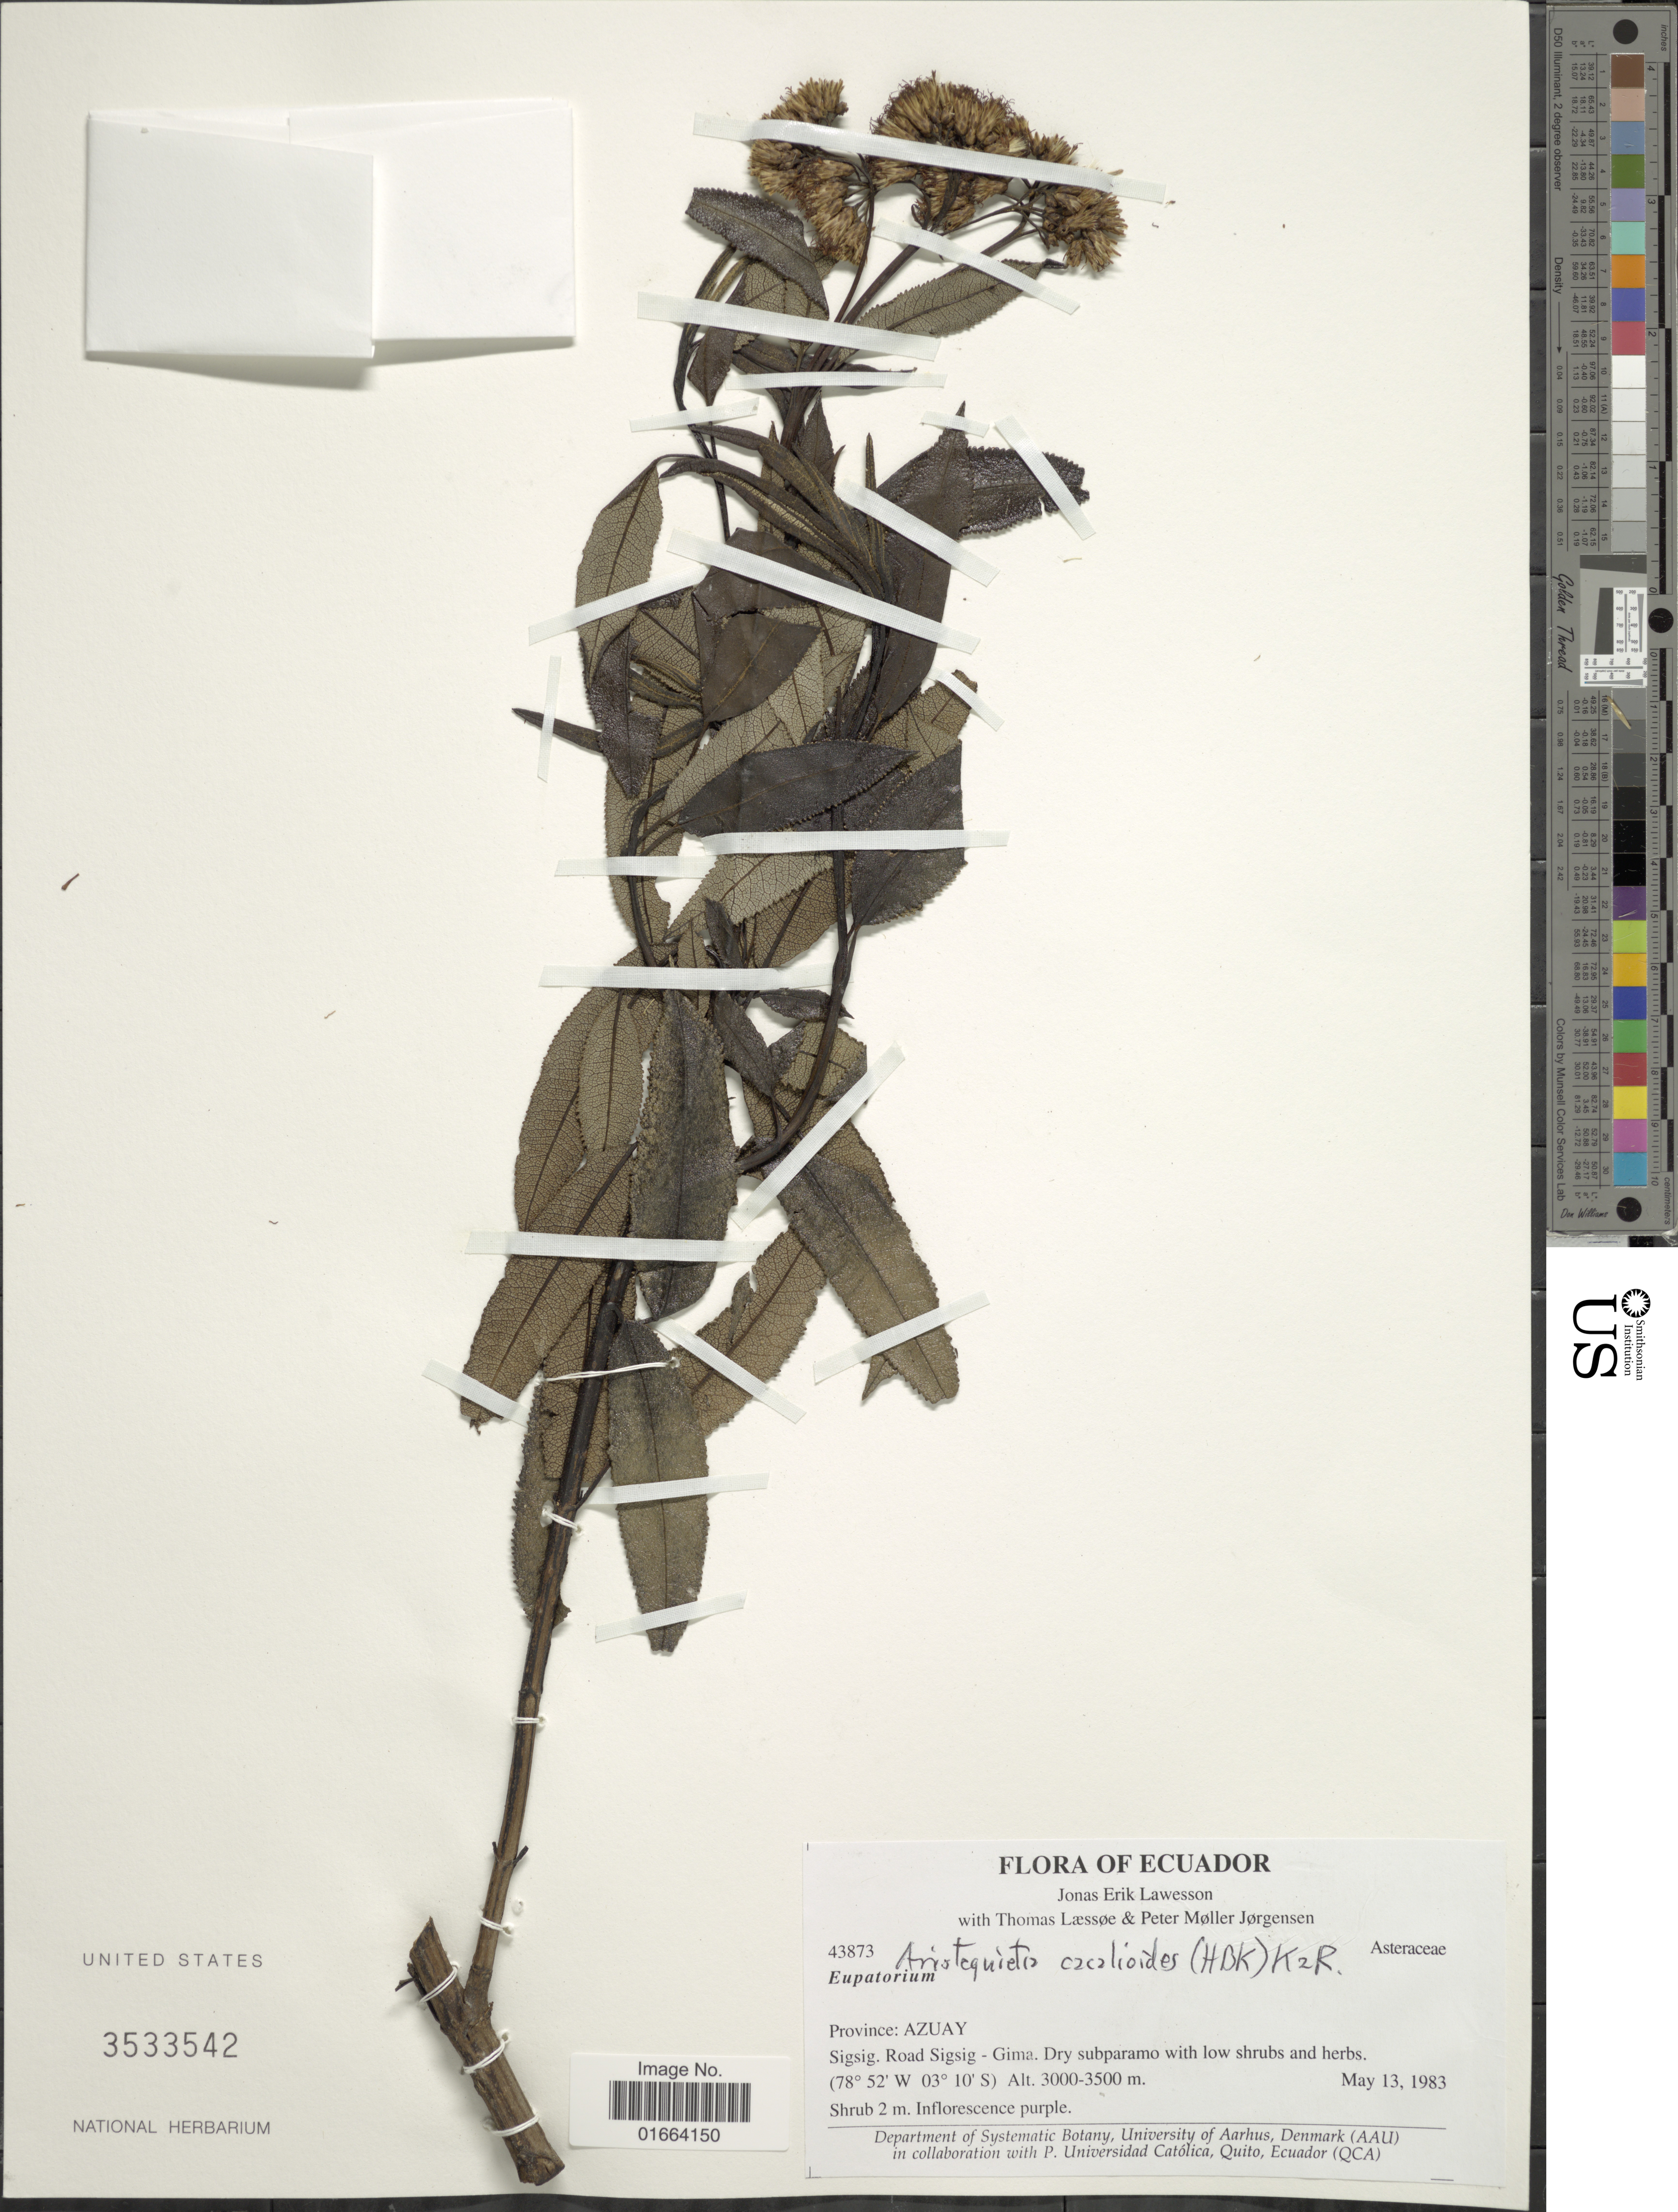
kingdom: Plantae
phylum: Tracheophyta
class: Magnoliopsida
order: Asterales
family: Asteraceae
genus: Aristeguietia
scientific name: Aristeguietia cacalioides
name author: (Kunth) R.M. King & H. Rob.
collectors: J. Lawesson, T. Laessøe & P. M. Jørgensen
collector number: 43873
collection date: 1983-05-13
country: Ecuador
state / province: Azuay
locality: Sigsig. Road Sigsig - Gima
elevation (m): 3000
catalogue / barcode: US 3533542